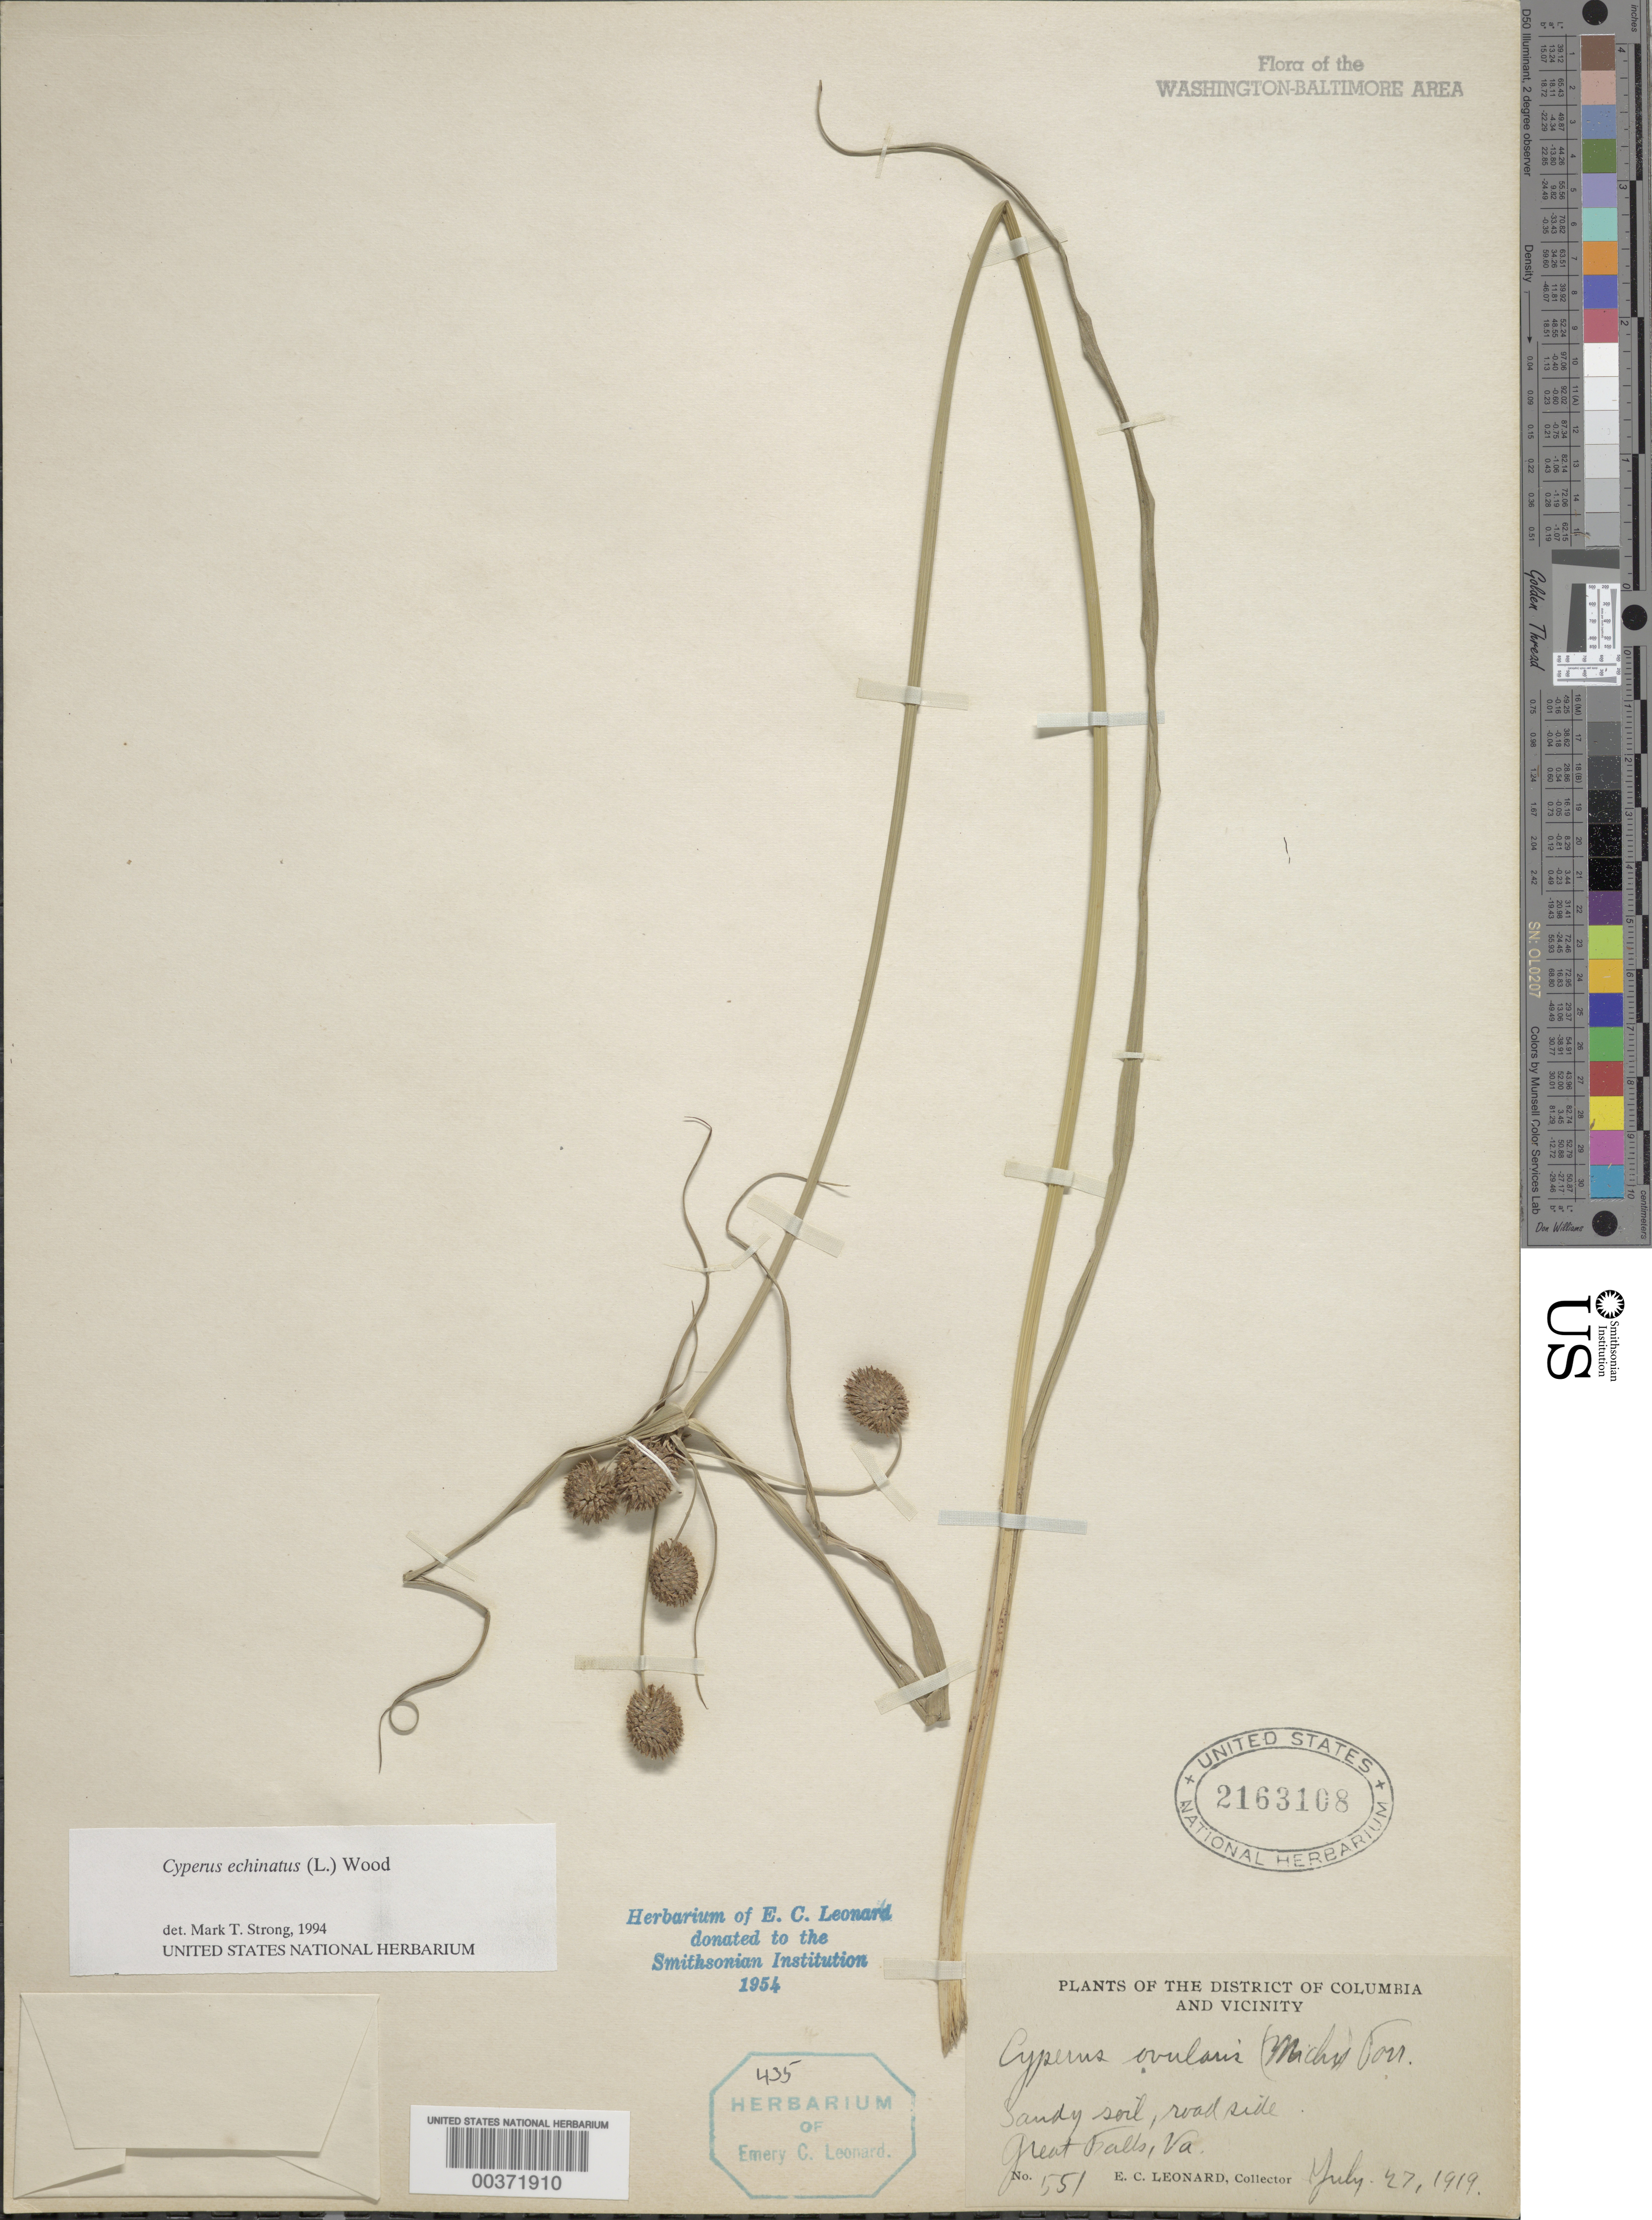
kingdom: Plantae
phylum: Tracheophyta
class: Liliopsida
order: Poales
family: Cyperaceae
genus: Cyperus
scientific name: Cyperus echinatus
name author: (L.) Alph. Wood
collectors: E. C. Leonard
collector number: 551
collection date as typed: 27 Jul 1919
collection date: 1919-07-27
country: United States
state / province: Virginia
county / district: Fairfax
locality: Great Falls C. & O. Canal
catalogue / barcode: US 2163108